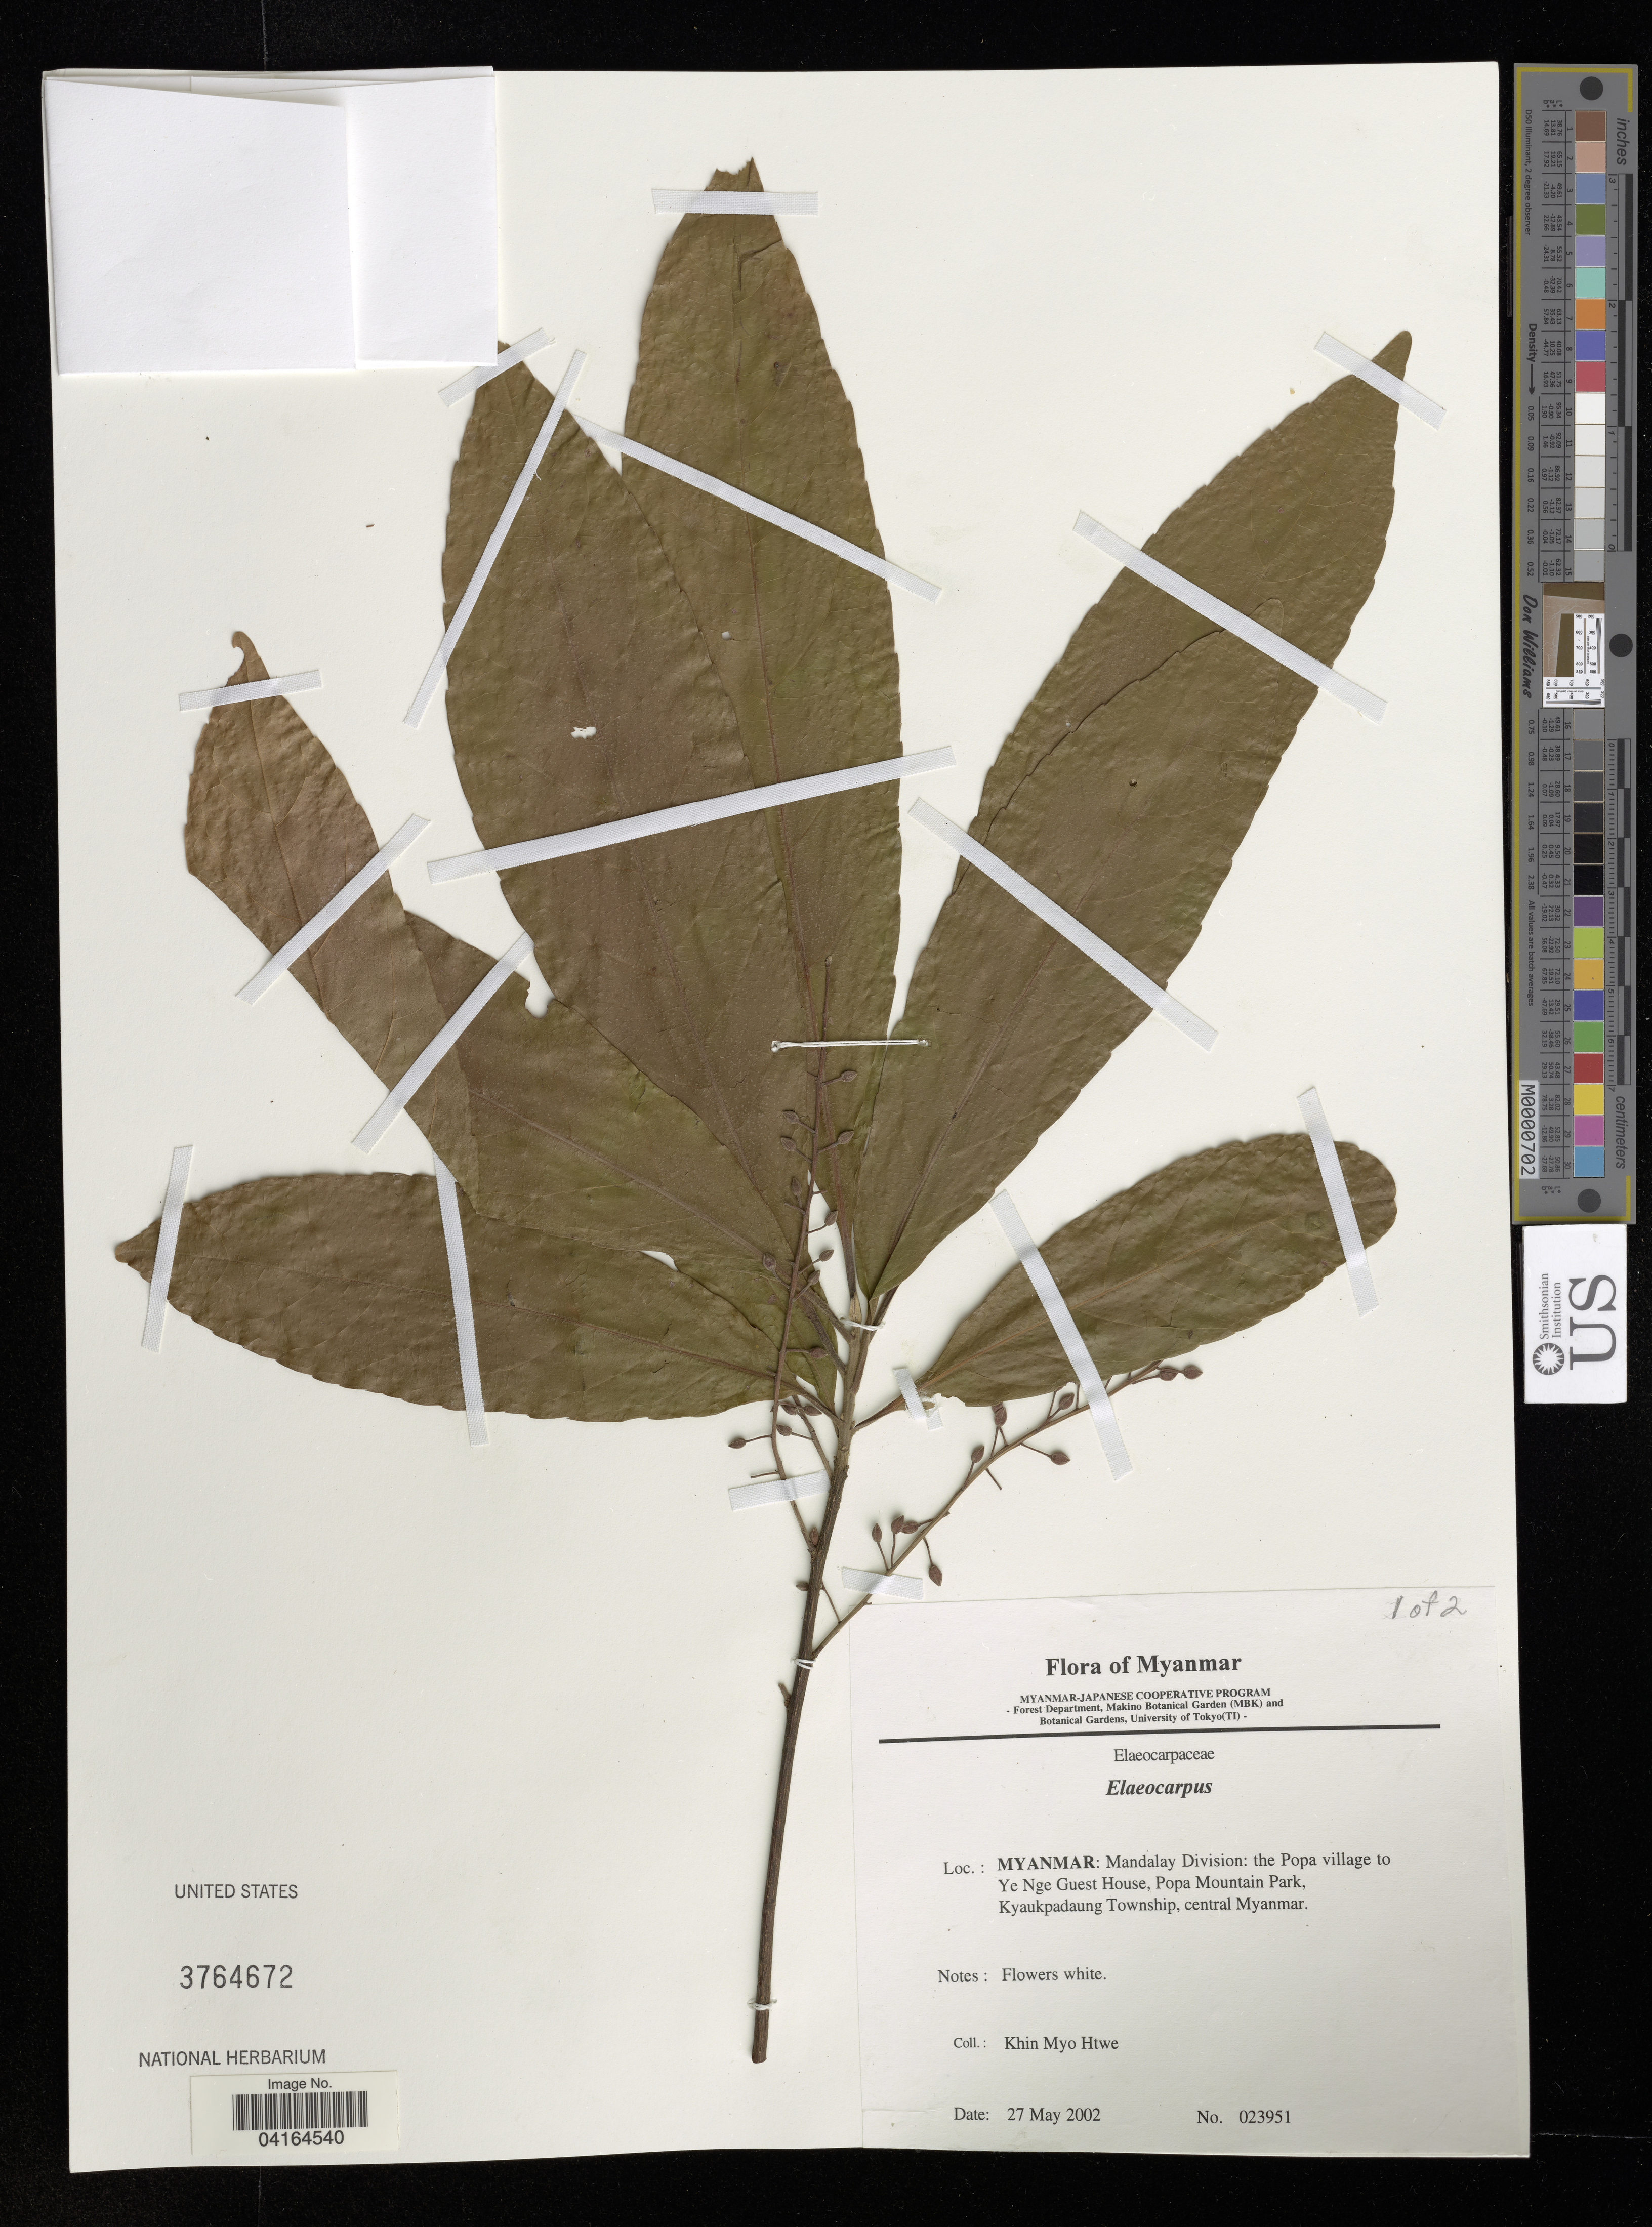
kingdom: Plantae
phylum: Tracheophyta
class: Magnoliopsida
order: Oxalidales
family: Elaeocarpaceae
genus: Elaeocarpus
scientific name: Elaeocarpus sp.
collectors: K. Htwe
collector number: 023951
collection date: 2002-05-27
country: Myanmar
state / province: Mandalay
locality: Mandalay Division: the Popa village to Ye Nge Guest House, Popa Mountain Park, Kyaukpadaung Township, central Myanmar.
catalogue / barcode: US 3764672